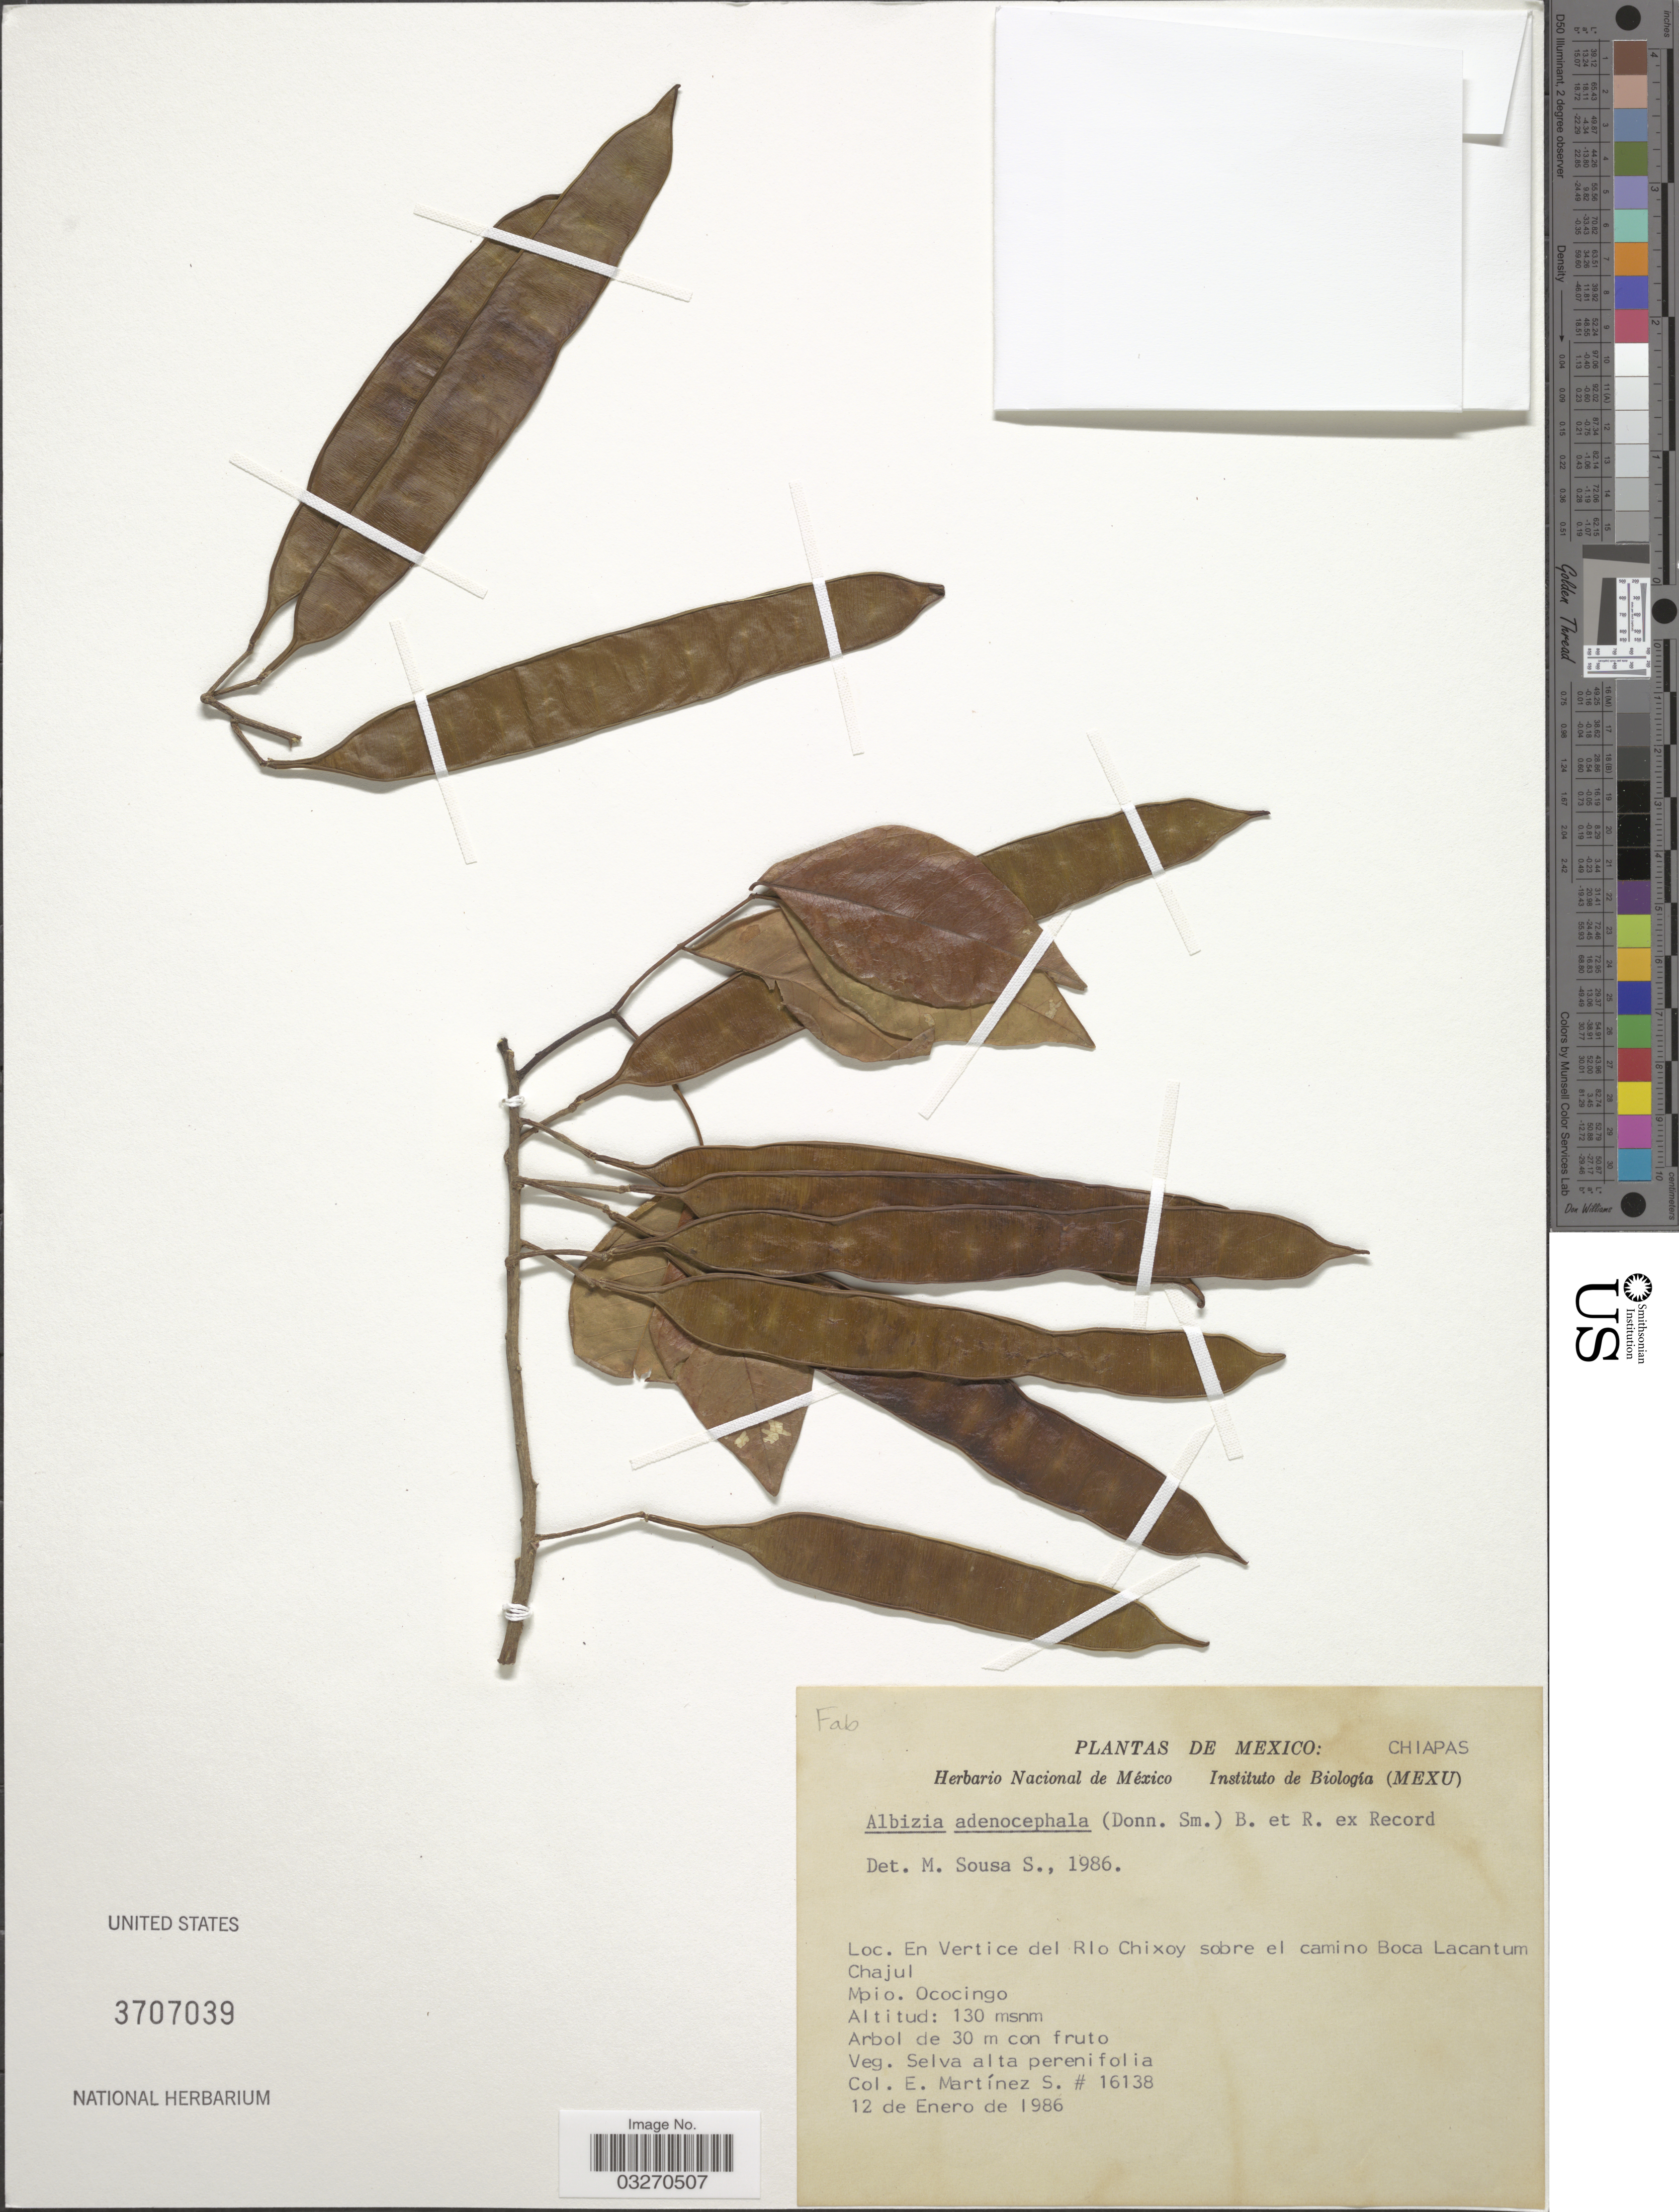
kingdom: Plantae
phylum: Tracheophyta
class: Magnoliopsida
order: Fabales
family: Fabaceae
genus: Pseudalbizzia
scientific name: Pseudalbizzia adinocephala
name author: (Donn. Sm.) Koenen & Duno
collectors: E. M. Martínez S.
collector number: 16138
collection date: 1986-01-12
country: Mexico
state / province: Chiapas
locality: En Vertice del Rio Chixoy sobre el camino Boca Lacantum Chajul. Mpio. Ococingo.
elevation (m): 130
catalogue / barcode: US 3707039